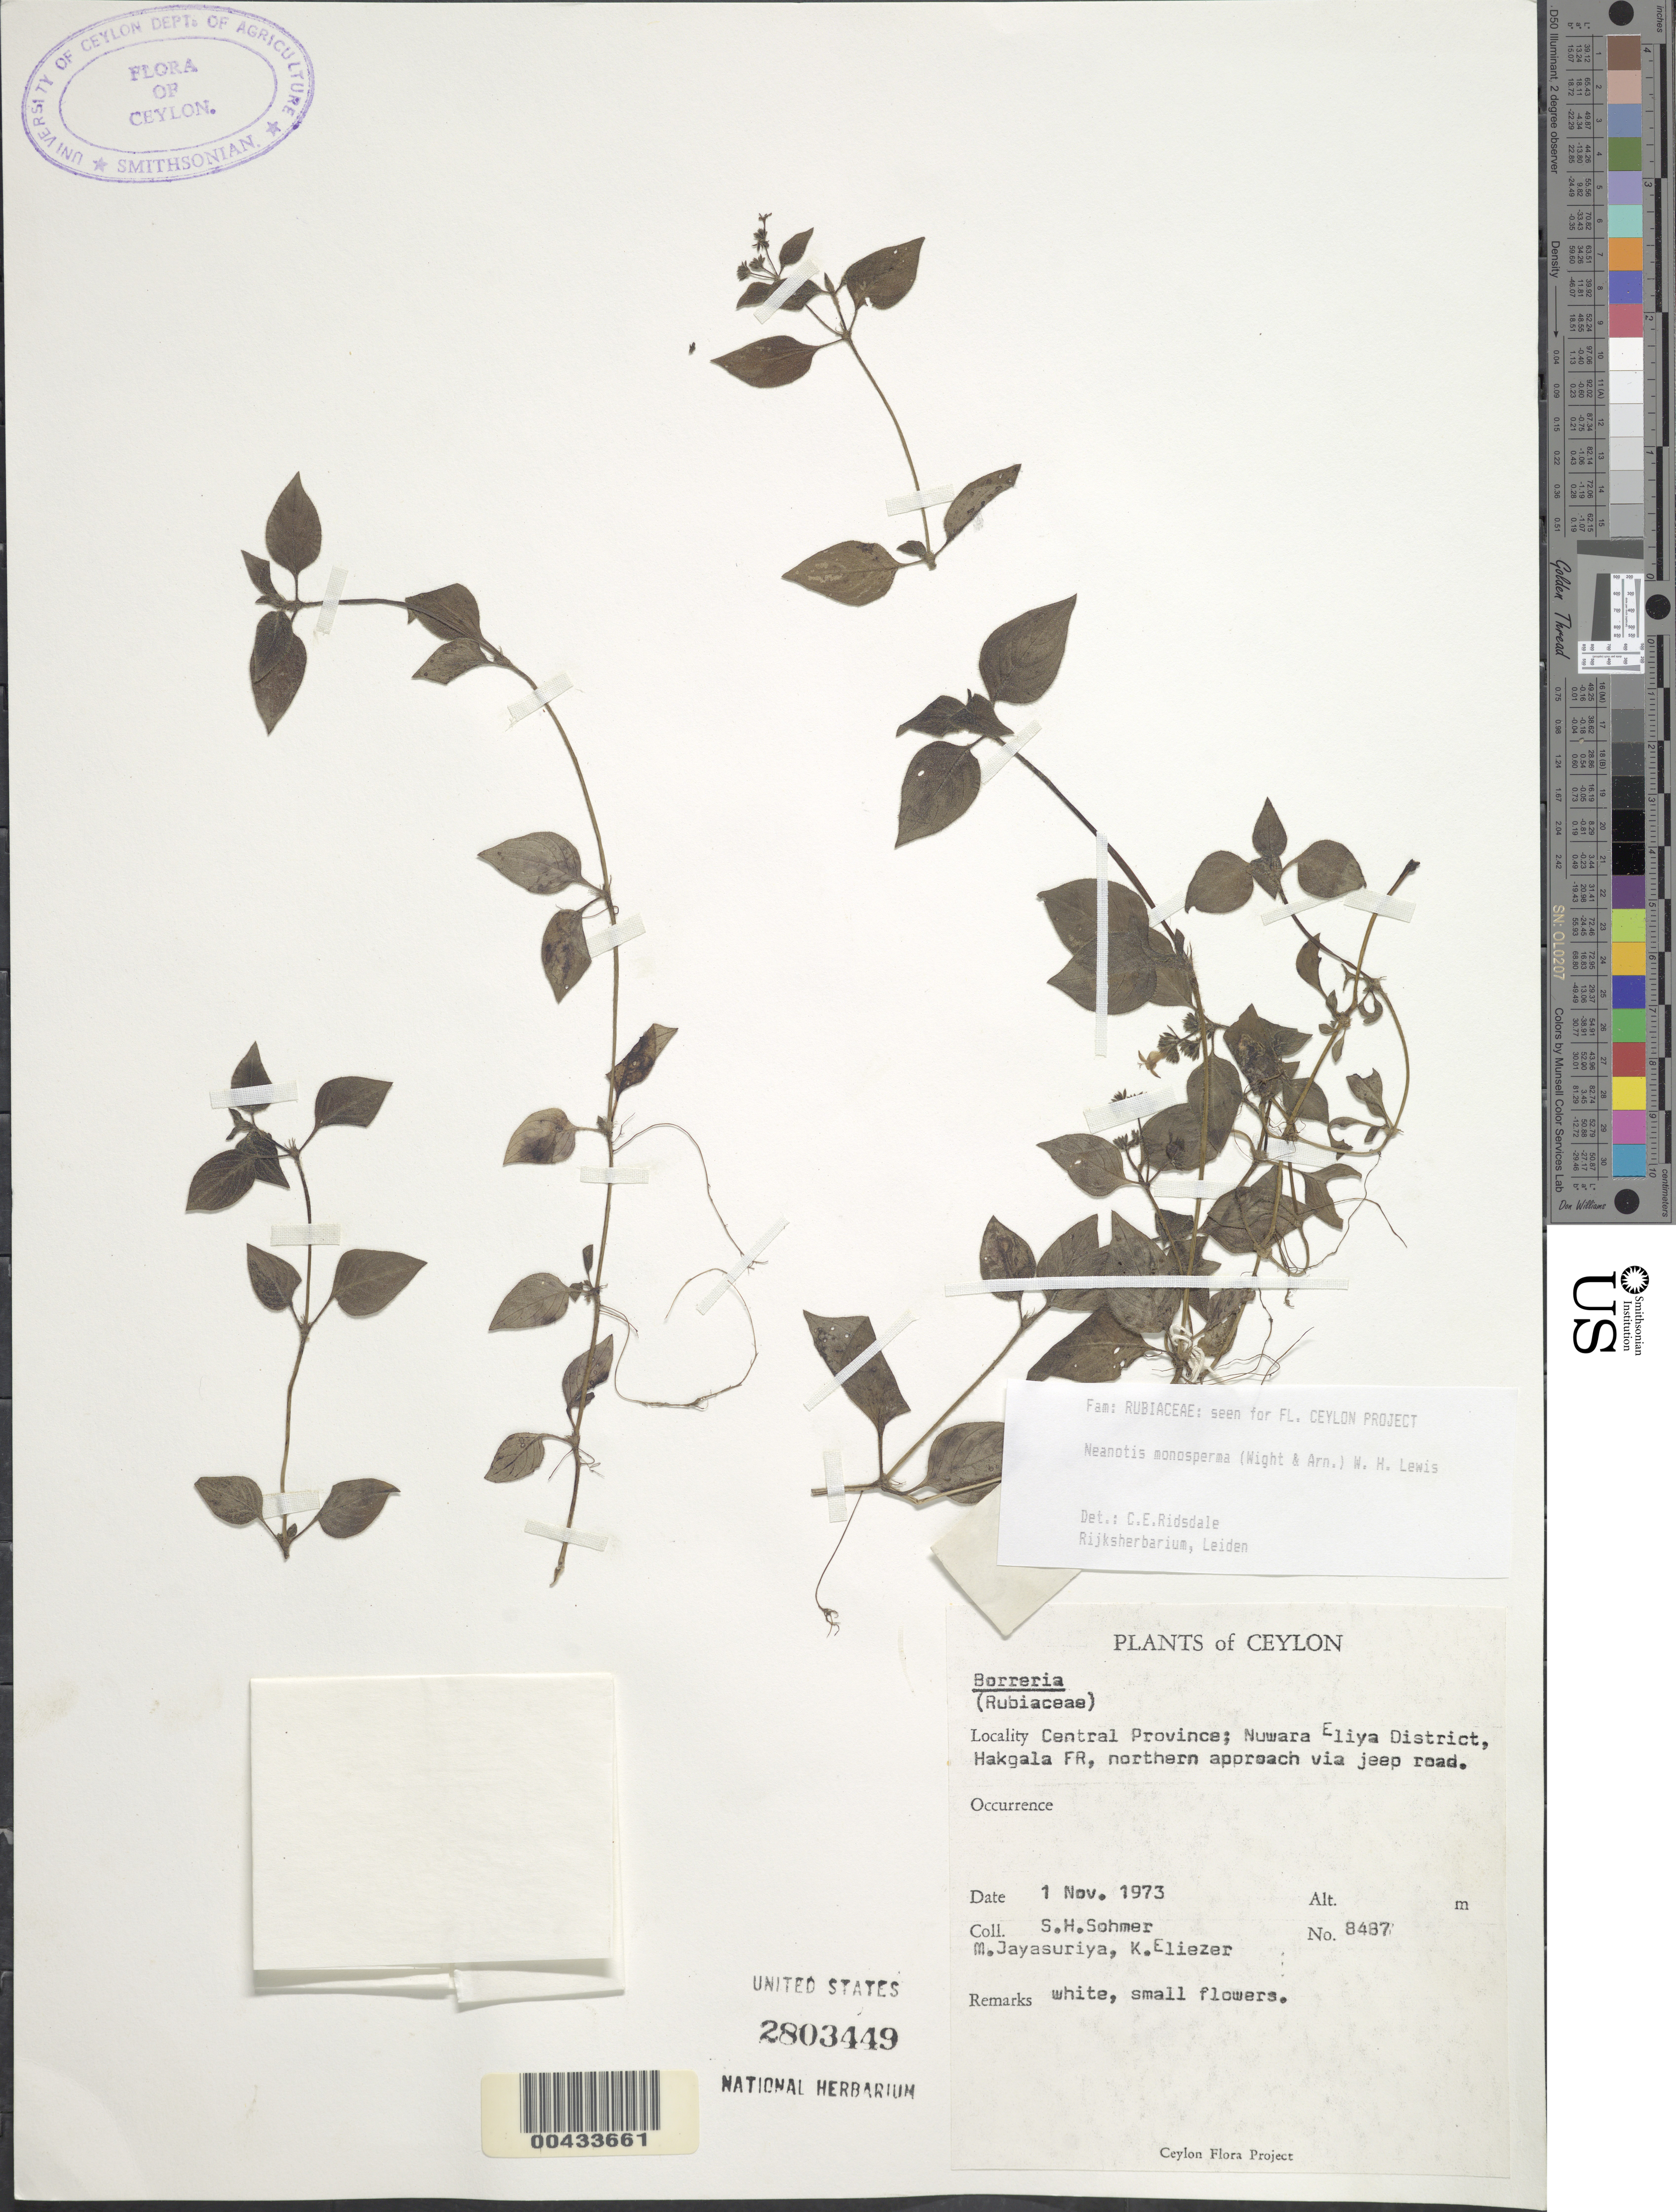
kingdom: Plantae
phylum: Tracheophyta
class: Magnoliopsida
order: Gentianales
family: Rubiaceae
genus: Neanotis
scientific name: Neanotis monosperma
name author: (Wight & Arn.) W.H. Lewis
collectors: S. H. Sohmer, A. H. Jayasuriya & K. Eliezer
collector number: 8487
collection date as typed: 01 Nov 1973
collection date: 1973-11-01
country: Sri Lanka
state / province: Central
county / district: Nuwara Eliya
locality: Hakgala FR, N approach via jeep rd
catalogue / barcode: US 2803449